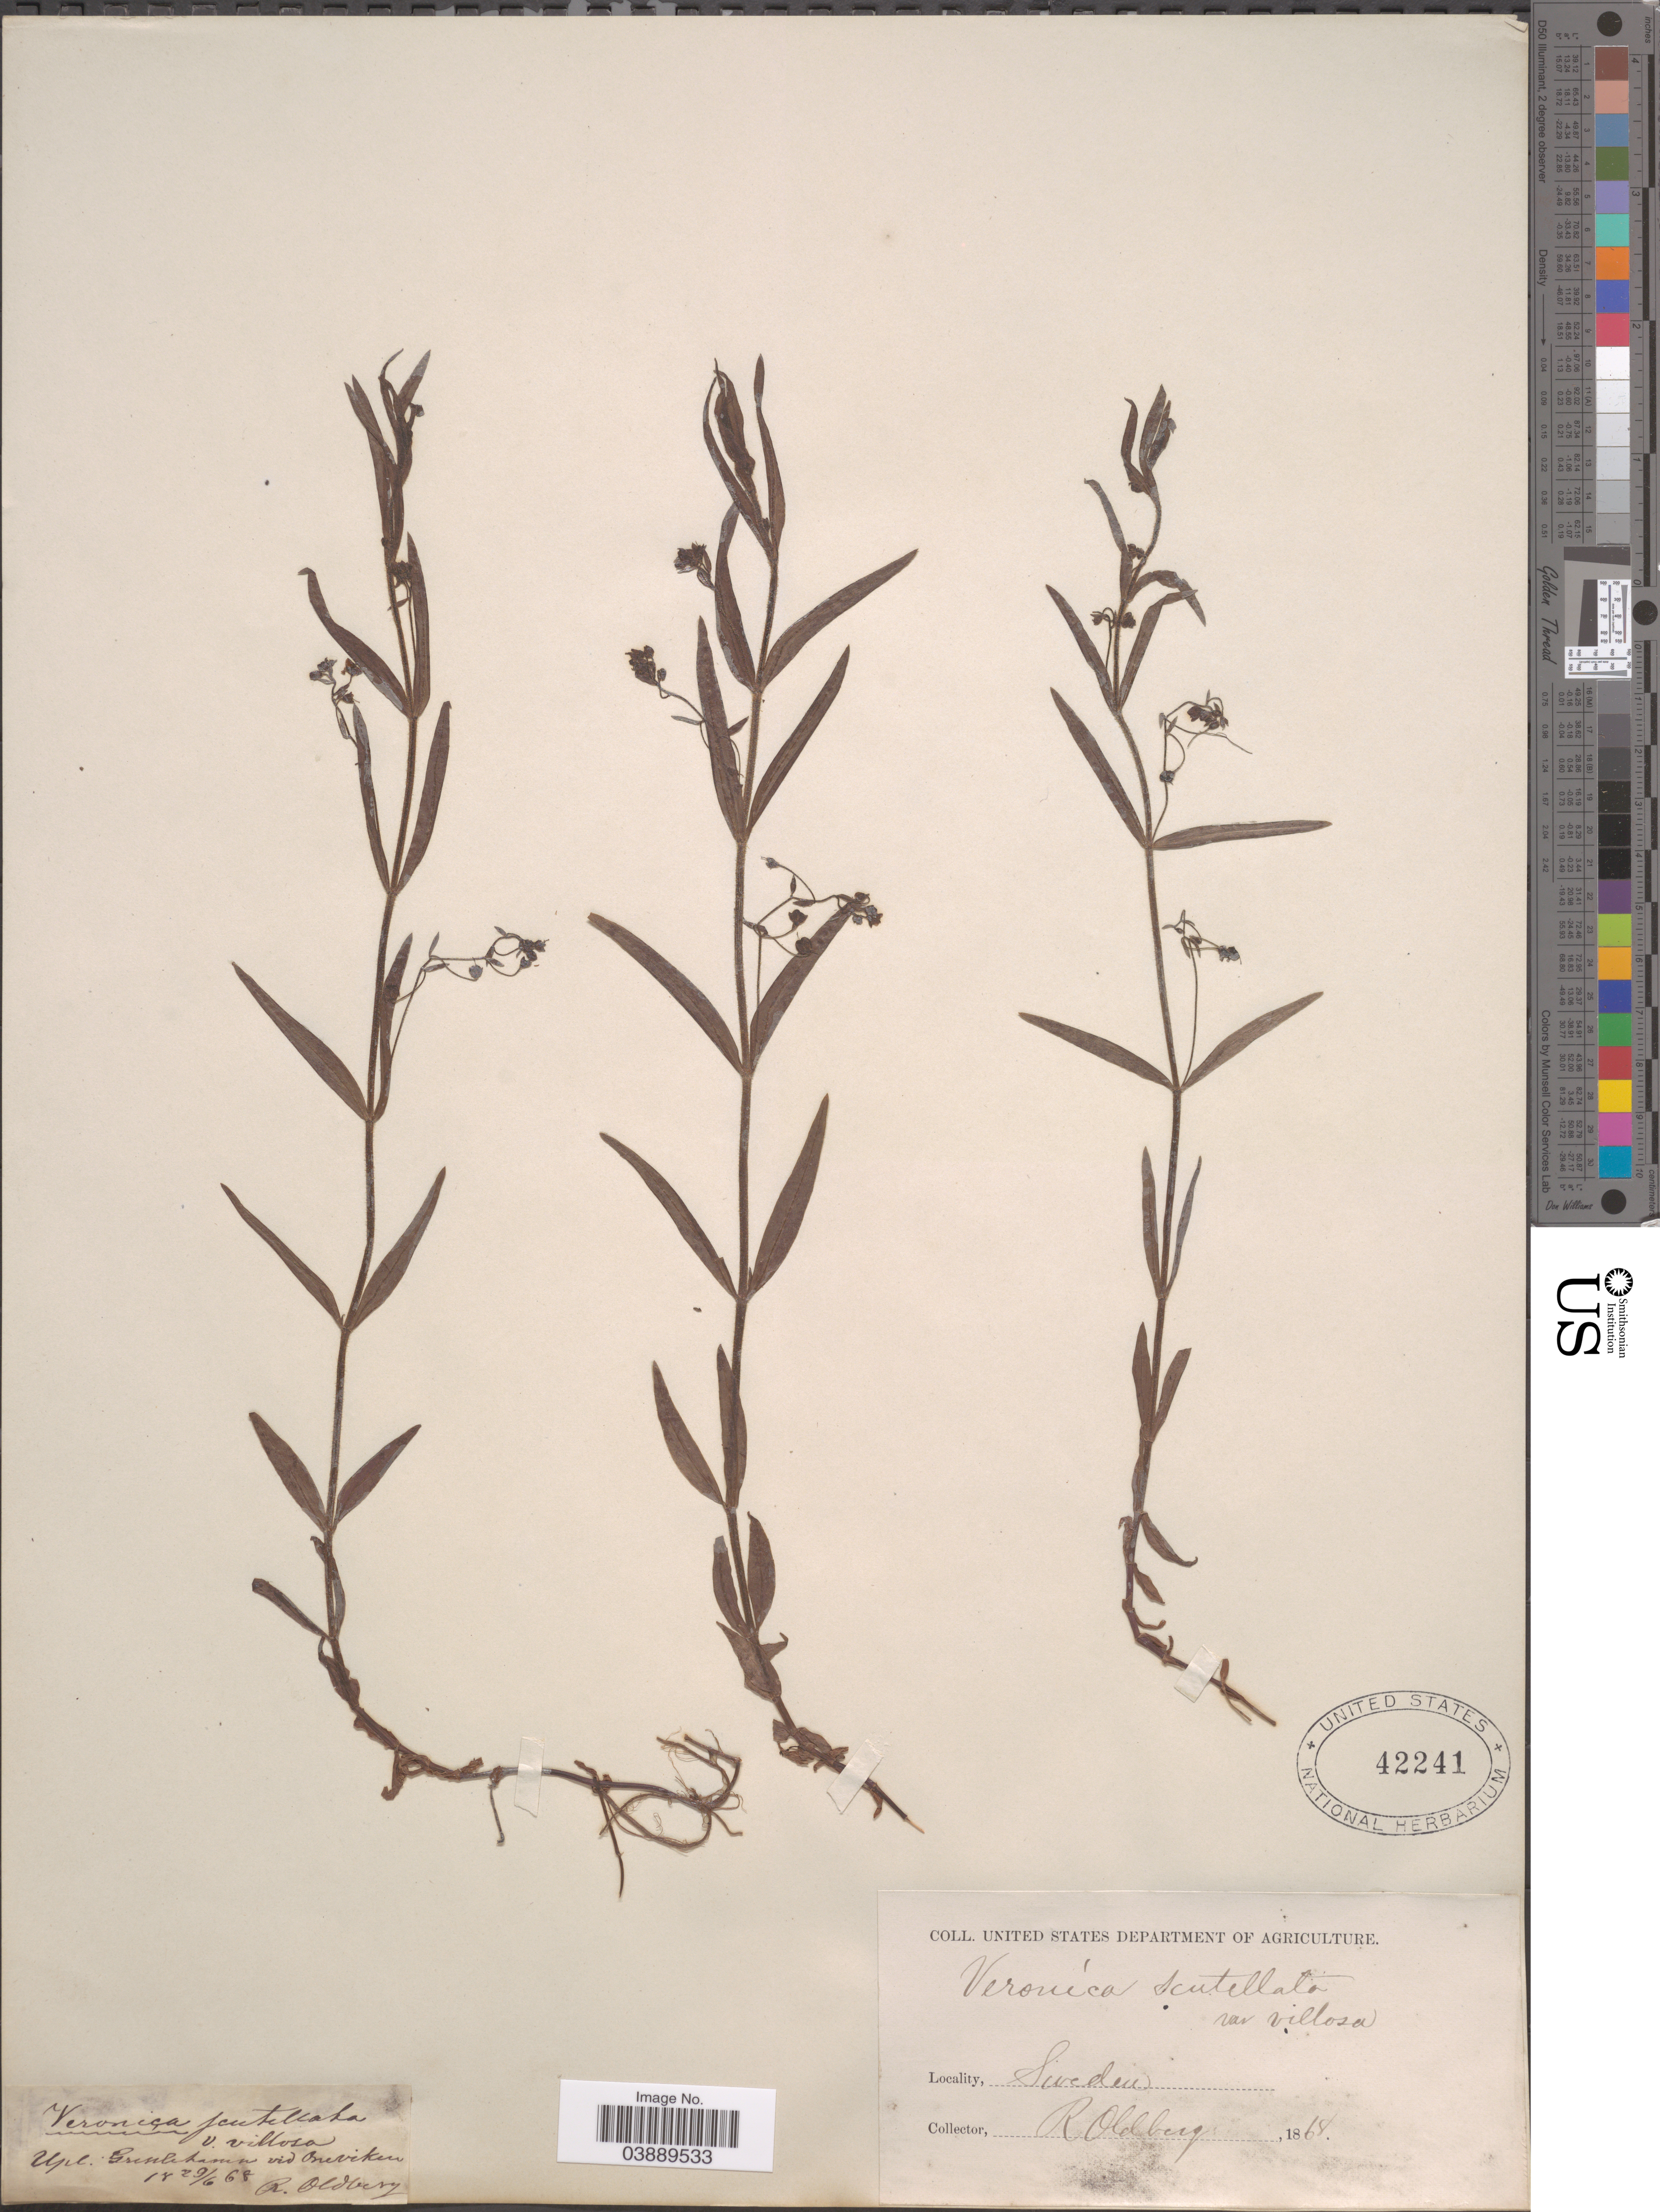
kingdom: Plantae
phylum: Tracheophyta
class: Magnoliopsida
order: Lamiales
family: Plantaginaceae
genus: Veronica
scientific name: Veronica scutellata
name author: L.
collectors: R. Oldberg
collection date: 1868-06-29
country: Sweden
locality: Upl. Grisslehamn vid Orrviken.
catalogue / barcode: US 42241